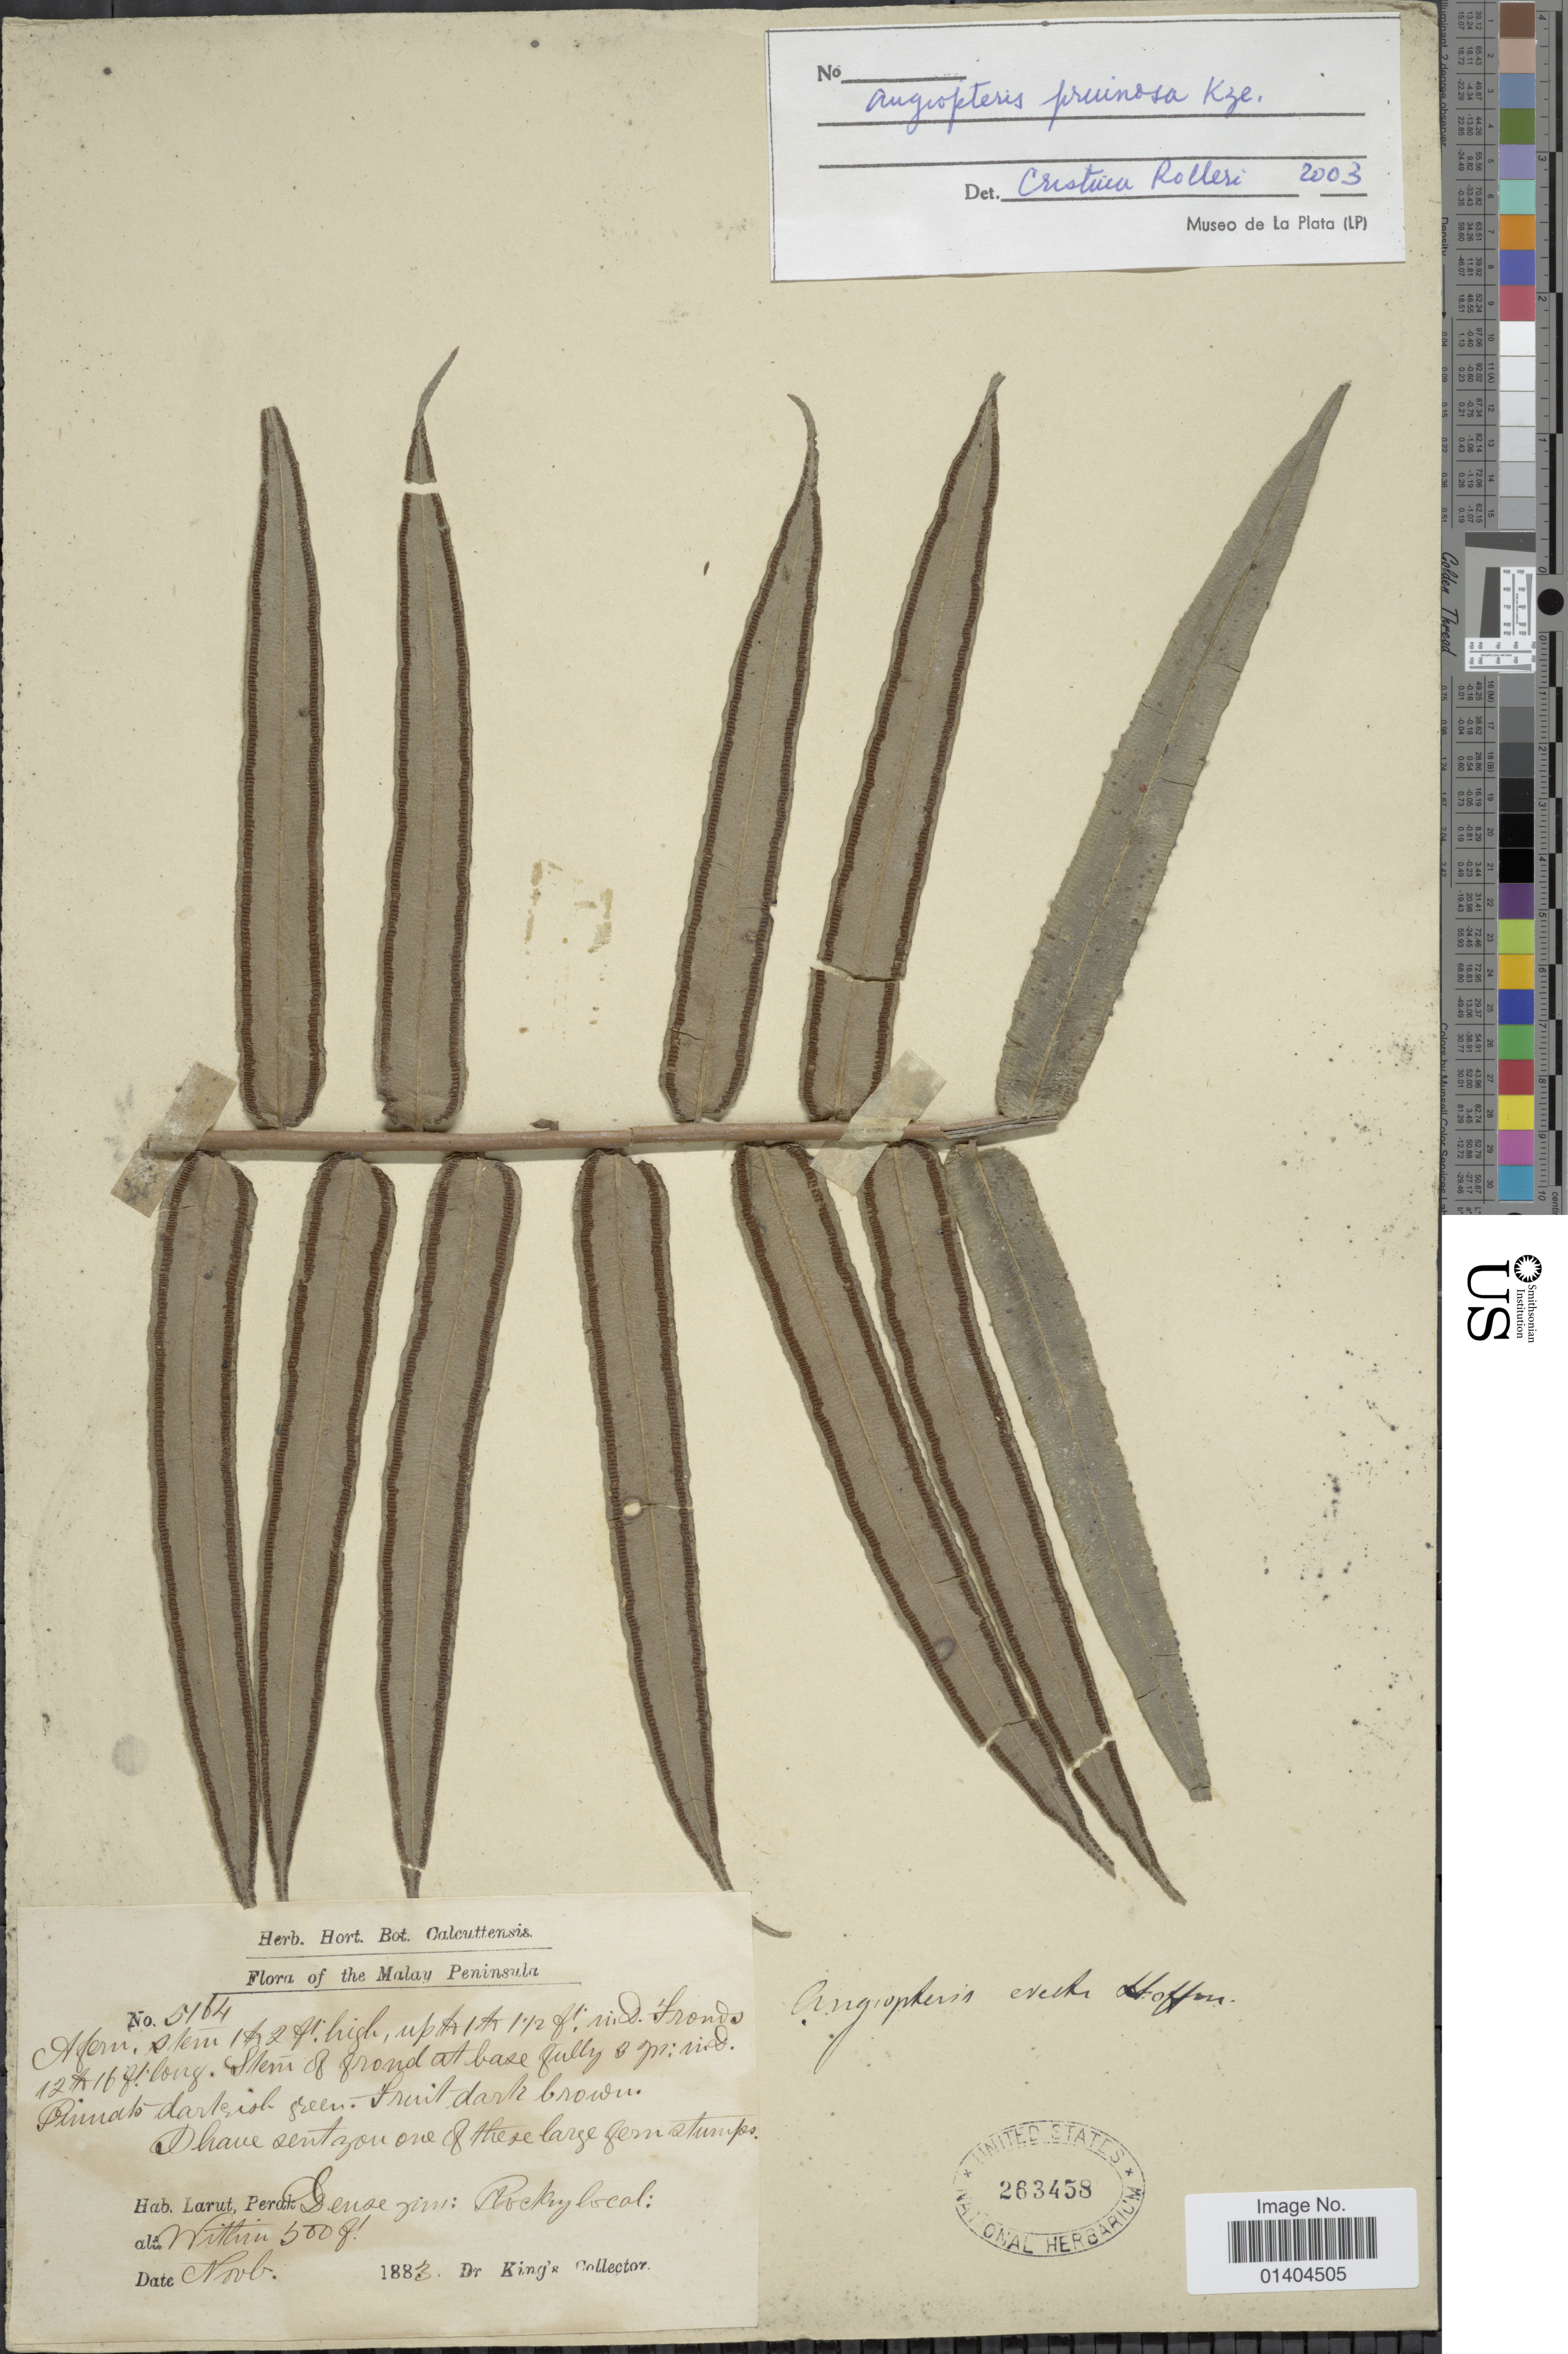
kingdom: Plantae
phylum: Tracheophyta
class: Polypodiopsida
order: Marattiales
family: Marattiaceae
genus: Angiopteris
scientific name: Angiopteris evecta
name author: (G. Forst.) Hoffm.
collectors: King, --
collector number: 5164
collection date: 1883-11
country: Malaysia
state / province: Perak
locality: Malay Peninsula. Larut.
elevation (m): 152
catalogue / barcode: US 263458